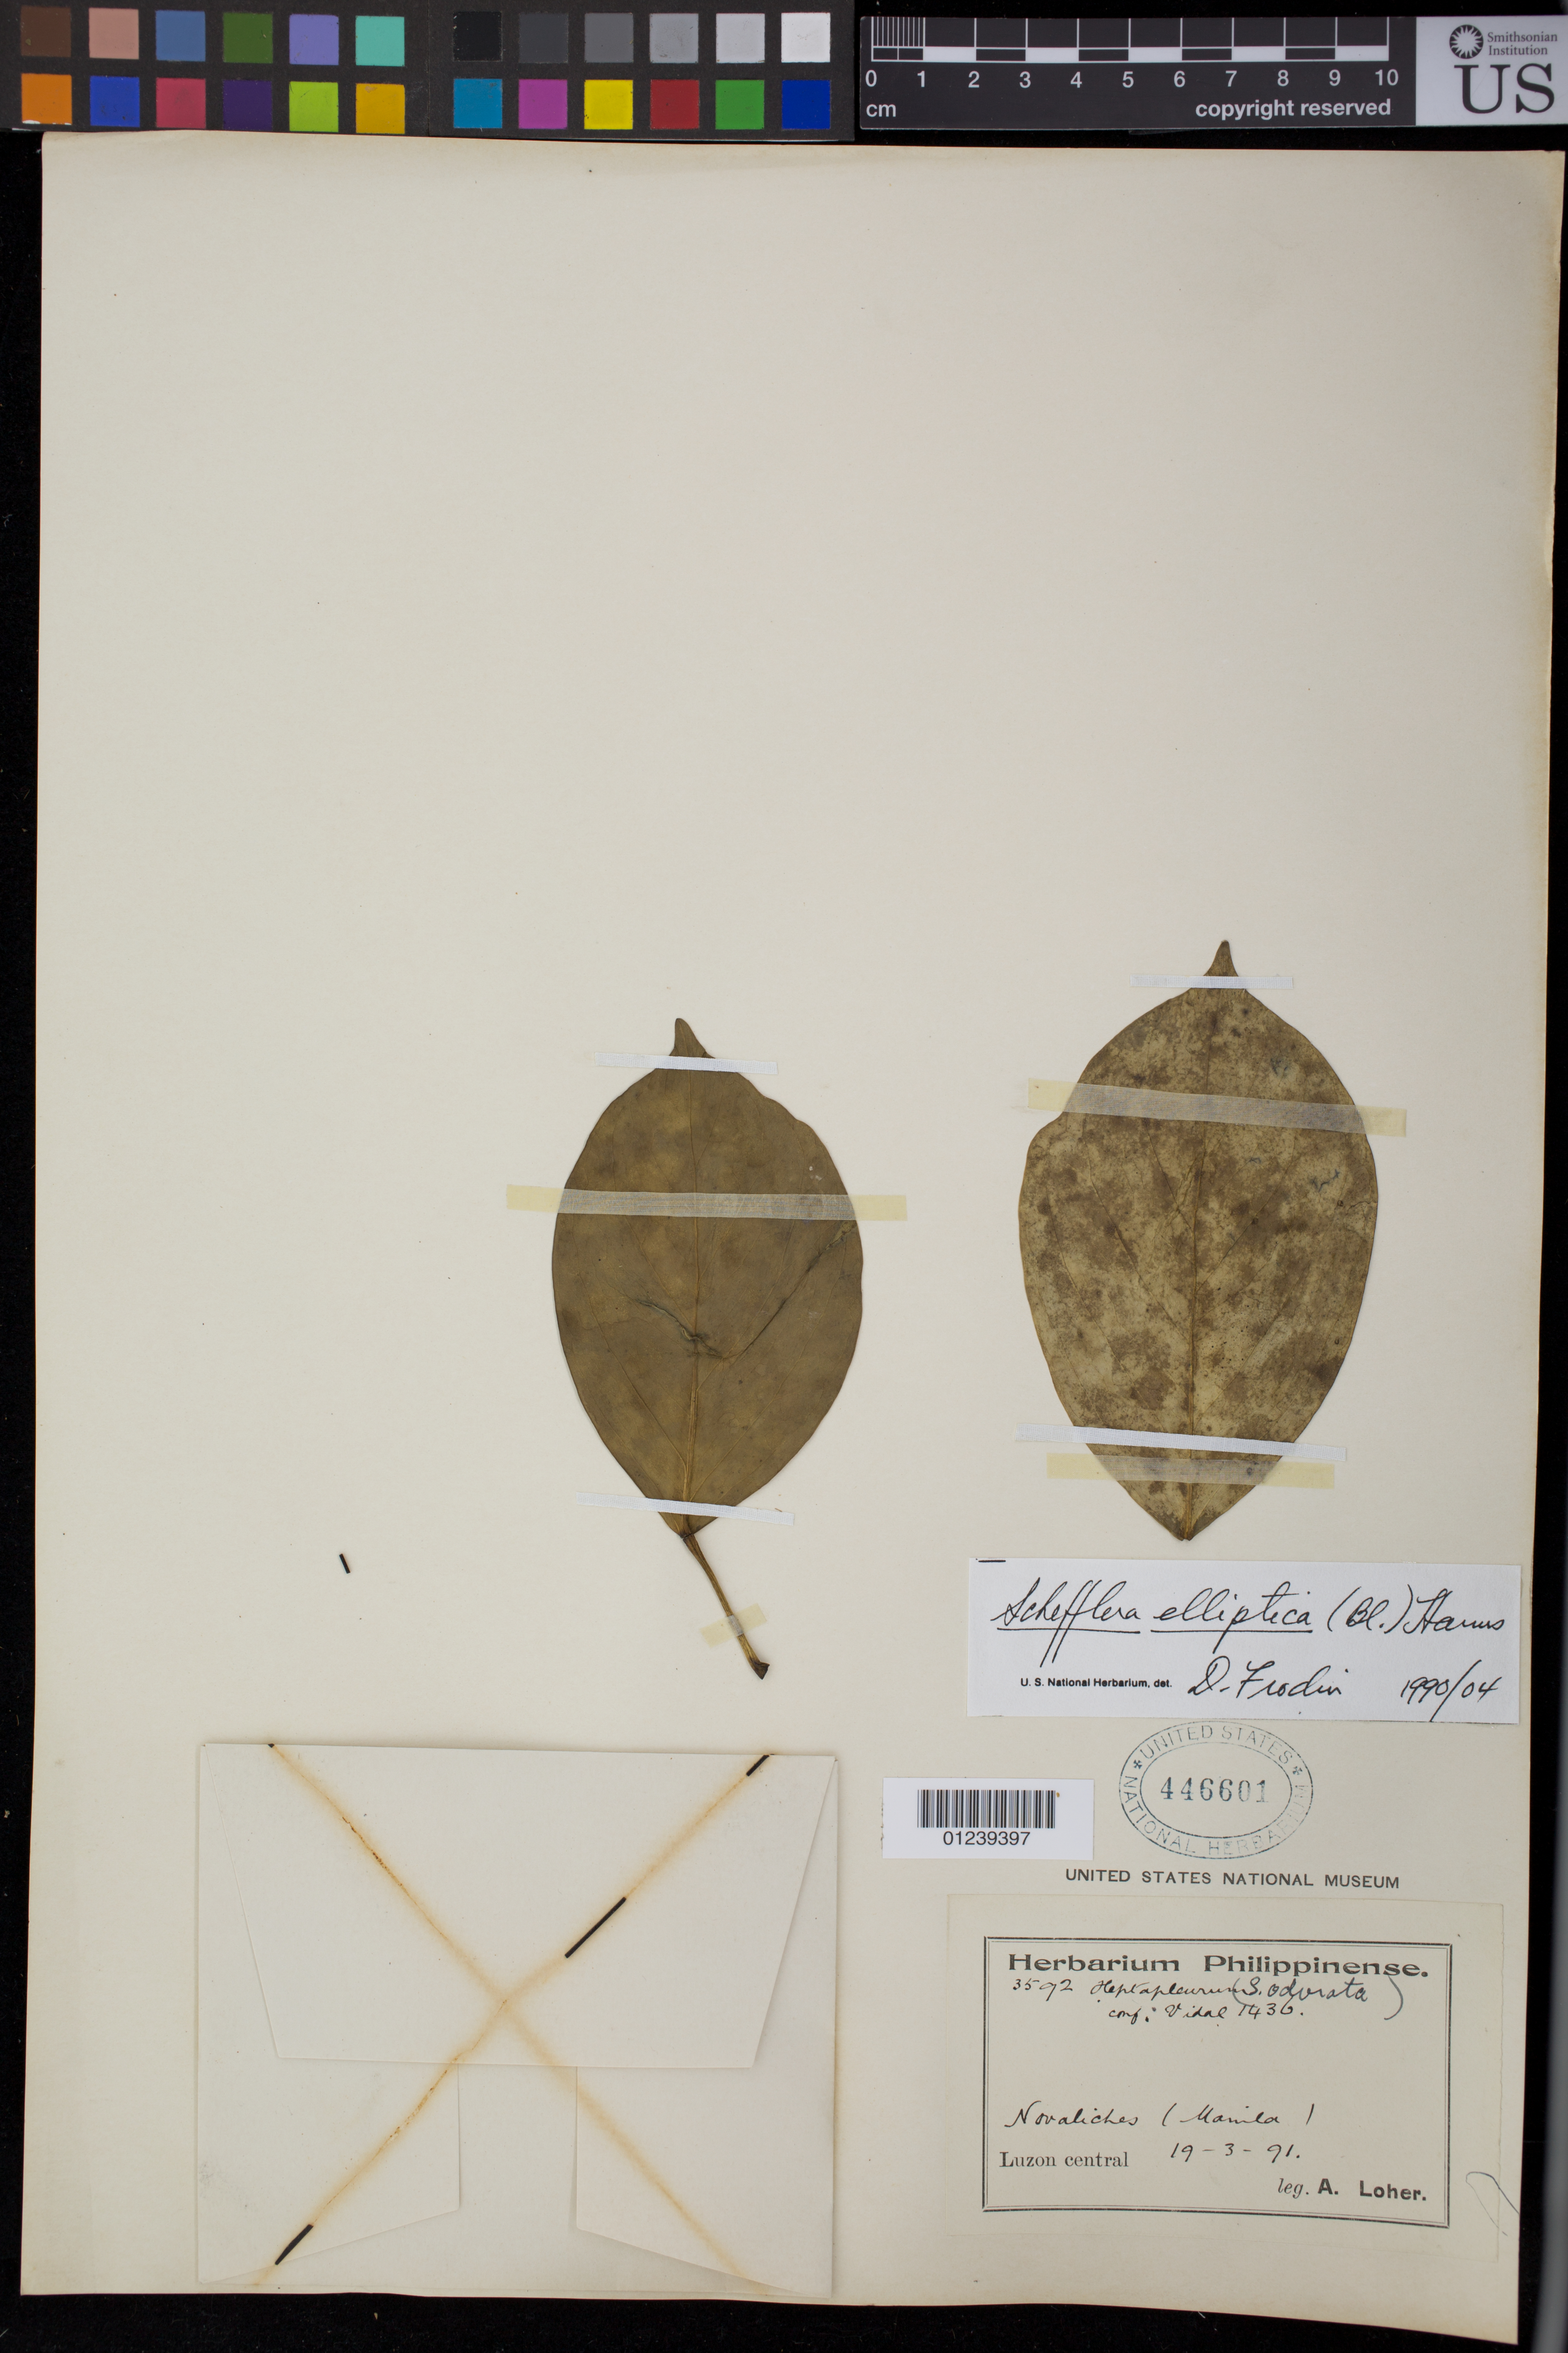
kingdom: Plantae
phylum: Tracheophyta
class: Magnoliopsida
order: Apiales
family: Araliaceae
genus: Schefflera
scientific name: Schefflera feriarum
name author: Frodin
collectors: A. Loher & A. Loher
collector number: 3592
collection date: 1891-03-19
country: Philippines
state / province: National Capital Region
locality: Novaliches, Manila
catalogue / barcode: US 446601